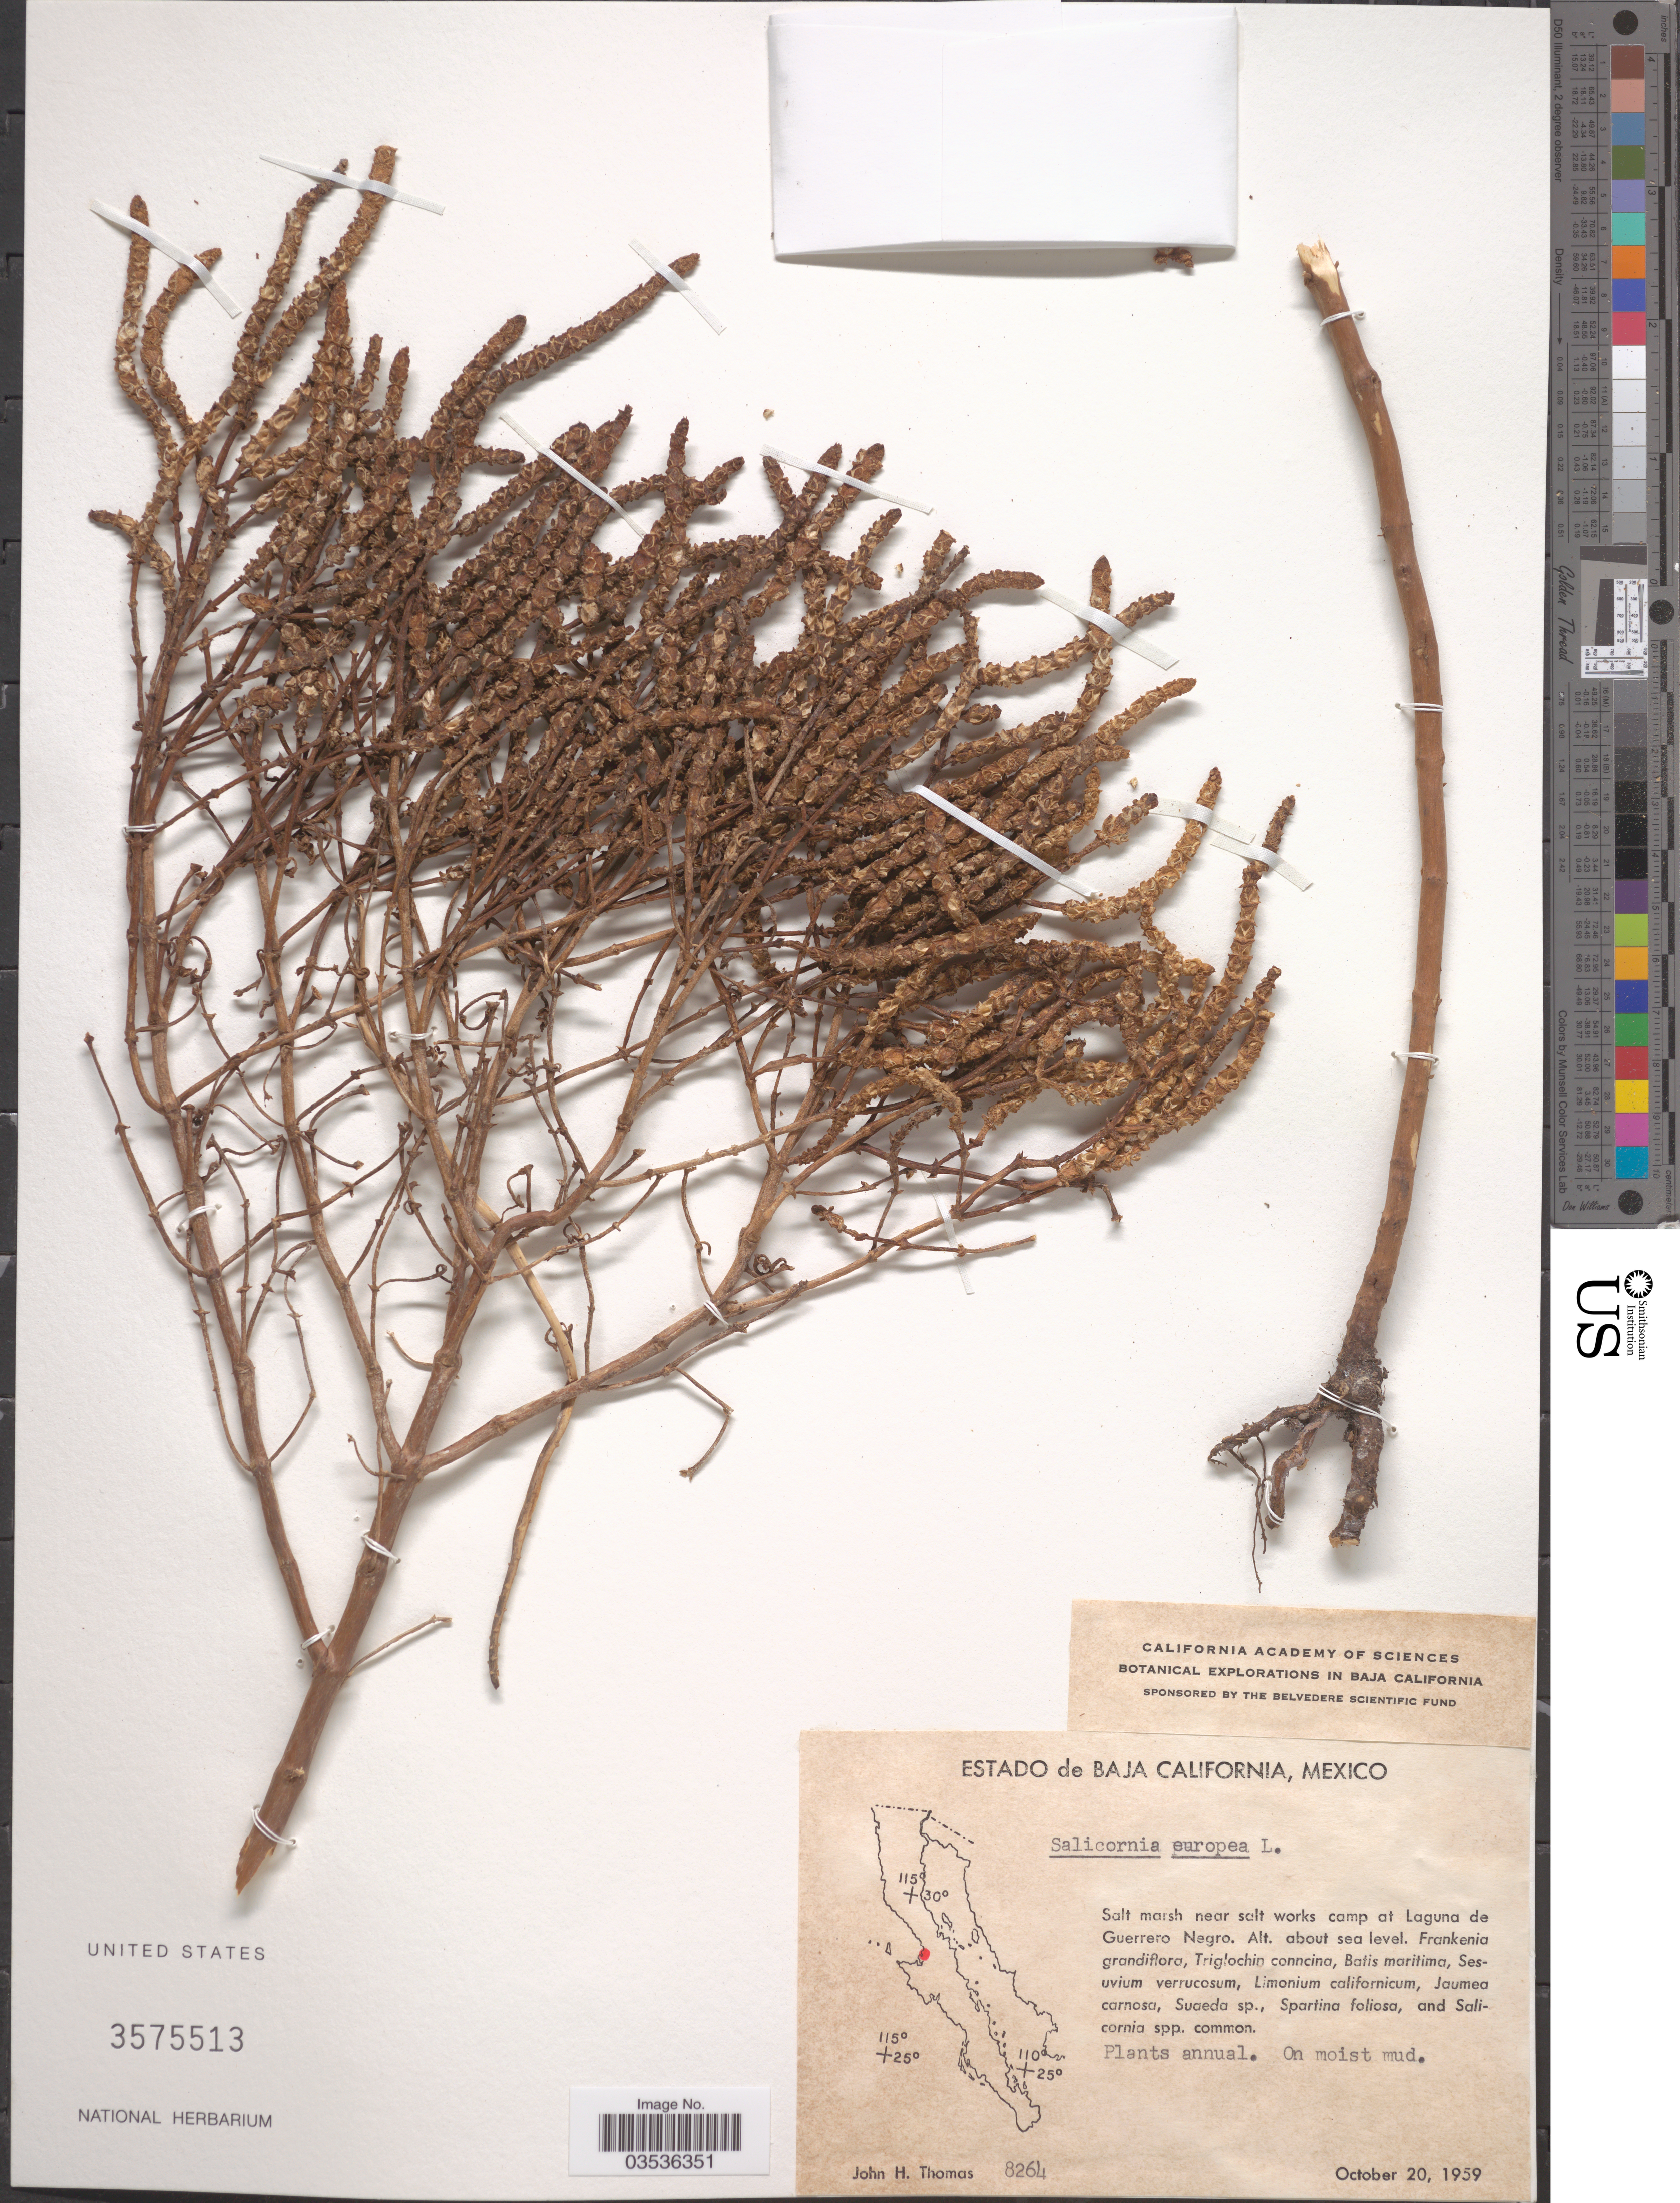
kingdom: Plantae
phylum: Tracheophyta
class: Magnoliopsida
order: Caryophyllales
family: Amaranthaceae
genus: Salicornia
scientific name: Salicornia europaea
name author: L.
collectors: J. H. Thomas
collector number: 8264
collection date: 1959-10-20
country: Mexico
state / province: Baja California Sur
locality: Salt marsh near salt works camp at Laguna de Guerrero Negro.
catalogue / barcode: US 3575513